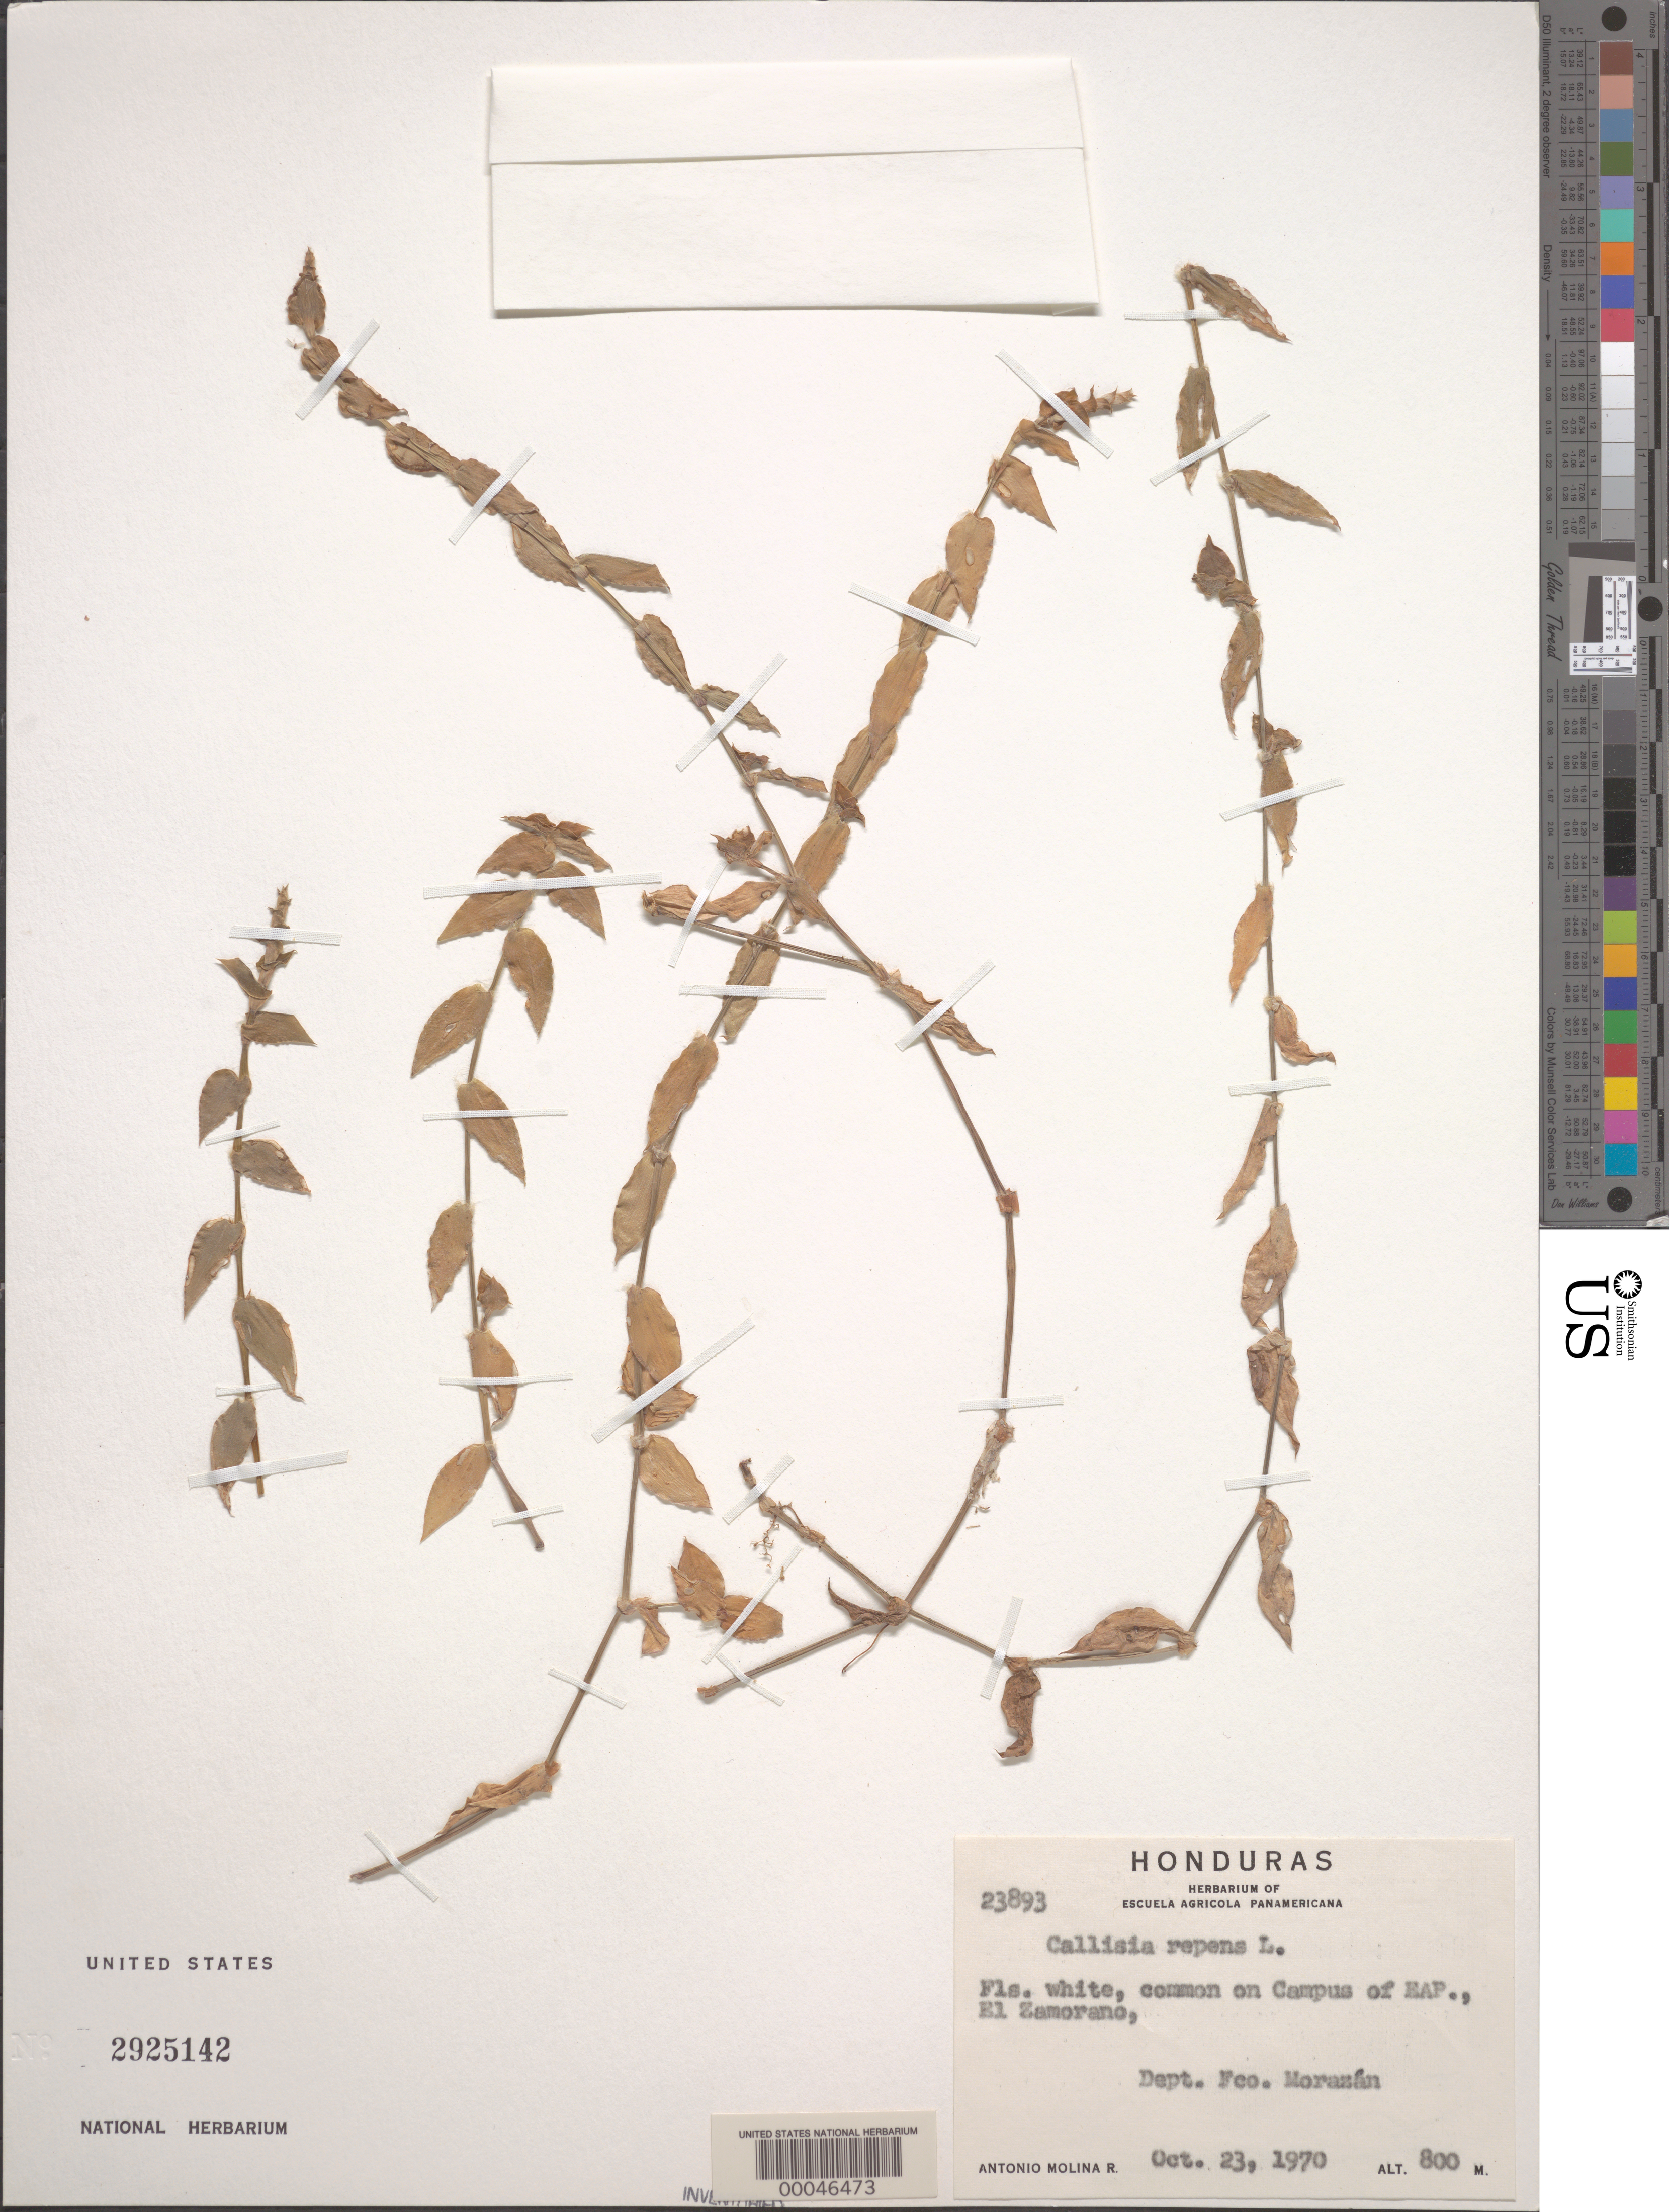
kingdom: Plantae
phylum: Tracheophyta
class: Liliopsida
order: Commelinales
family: Commelinaceae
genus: Callisia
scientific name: Callisia repens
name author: (Jacq.) L.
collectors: A. Molina R.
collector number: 23893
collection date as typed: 23 Oct 1970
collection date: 1970-10-23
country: Honduras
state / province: Fco. Morazán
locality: El Zamorano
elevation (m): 800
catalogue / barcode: US 2925142